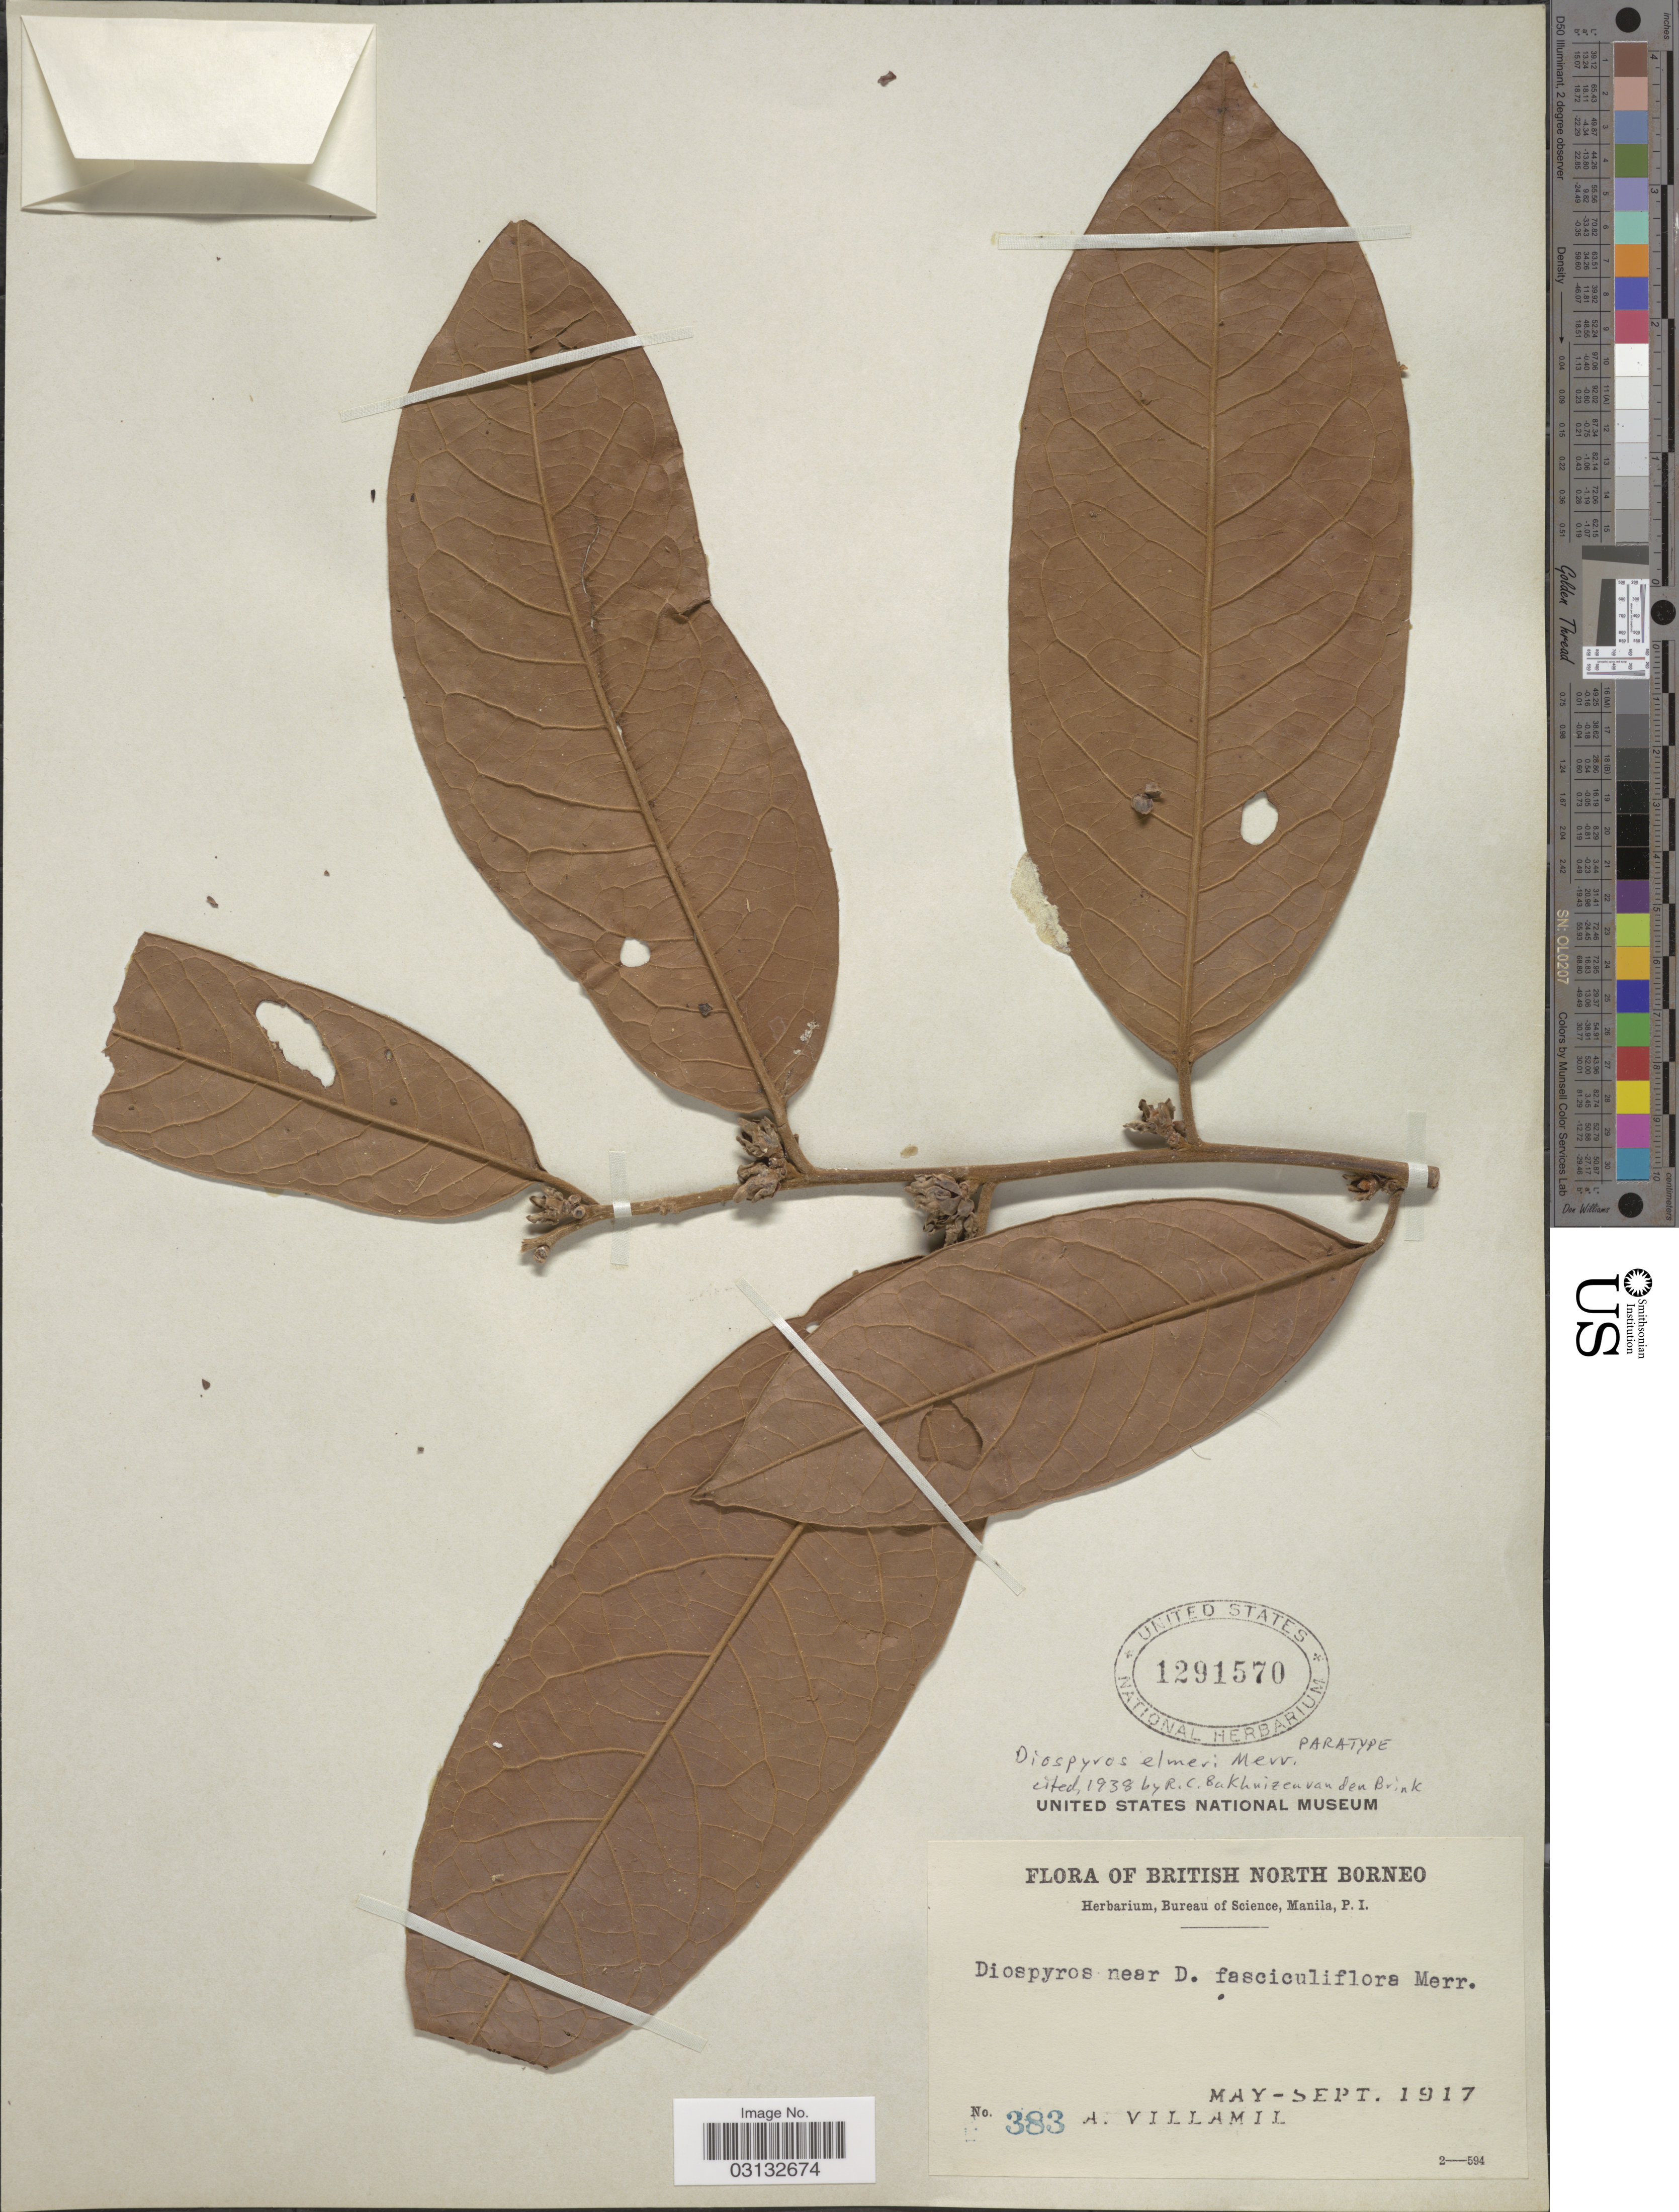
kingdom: Plantae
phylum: Tracheophyta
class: Magnoliopsida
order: Ericales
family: Ebenaceae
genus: Diospyros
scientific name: Diospyros elmeri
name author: Merr.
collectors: A. Villamil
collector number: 383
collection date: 1917-05/1917-09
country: Malaysia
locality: British North Borneo.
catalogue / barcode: US 1291570